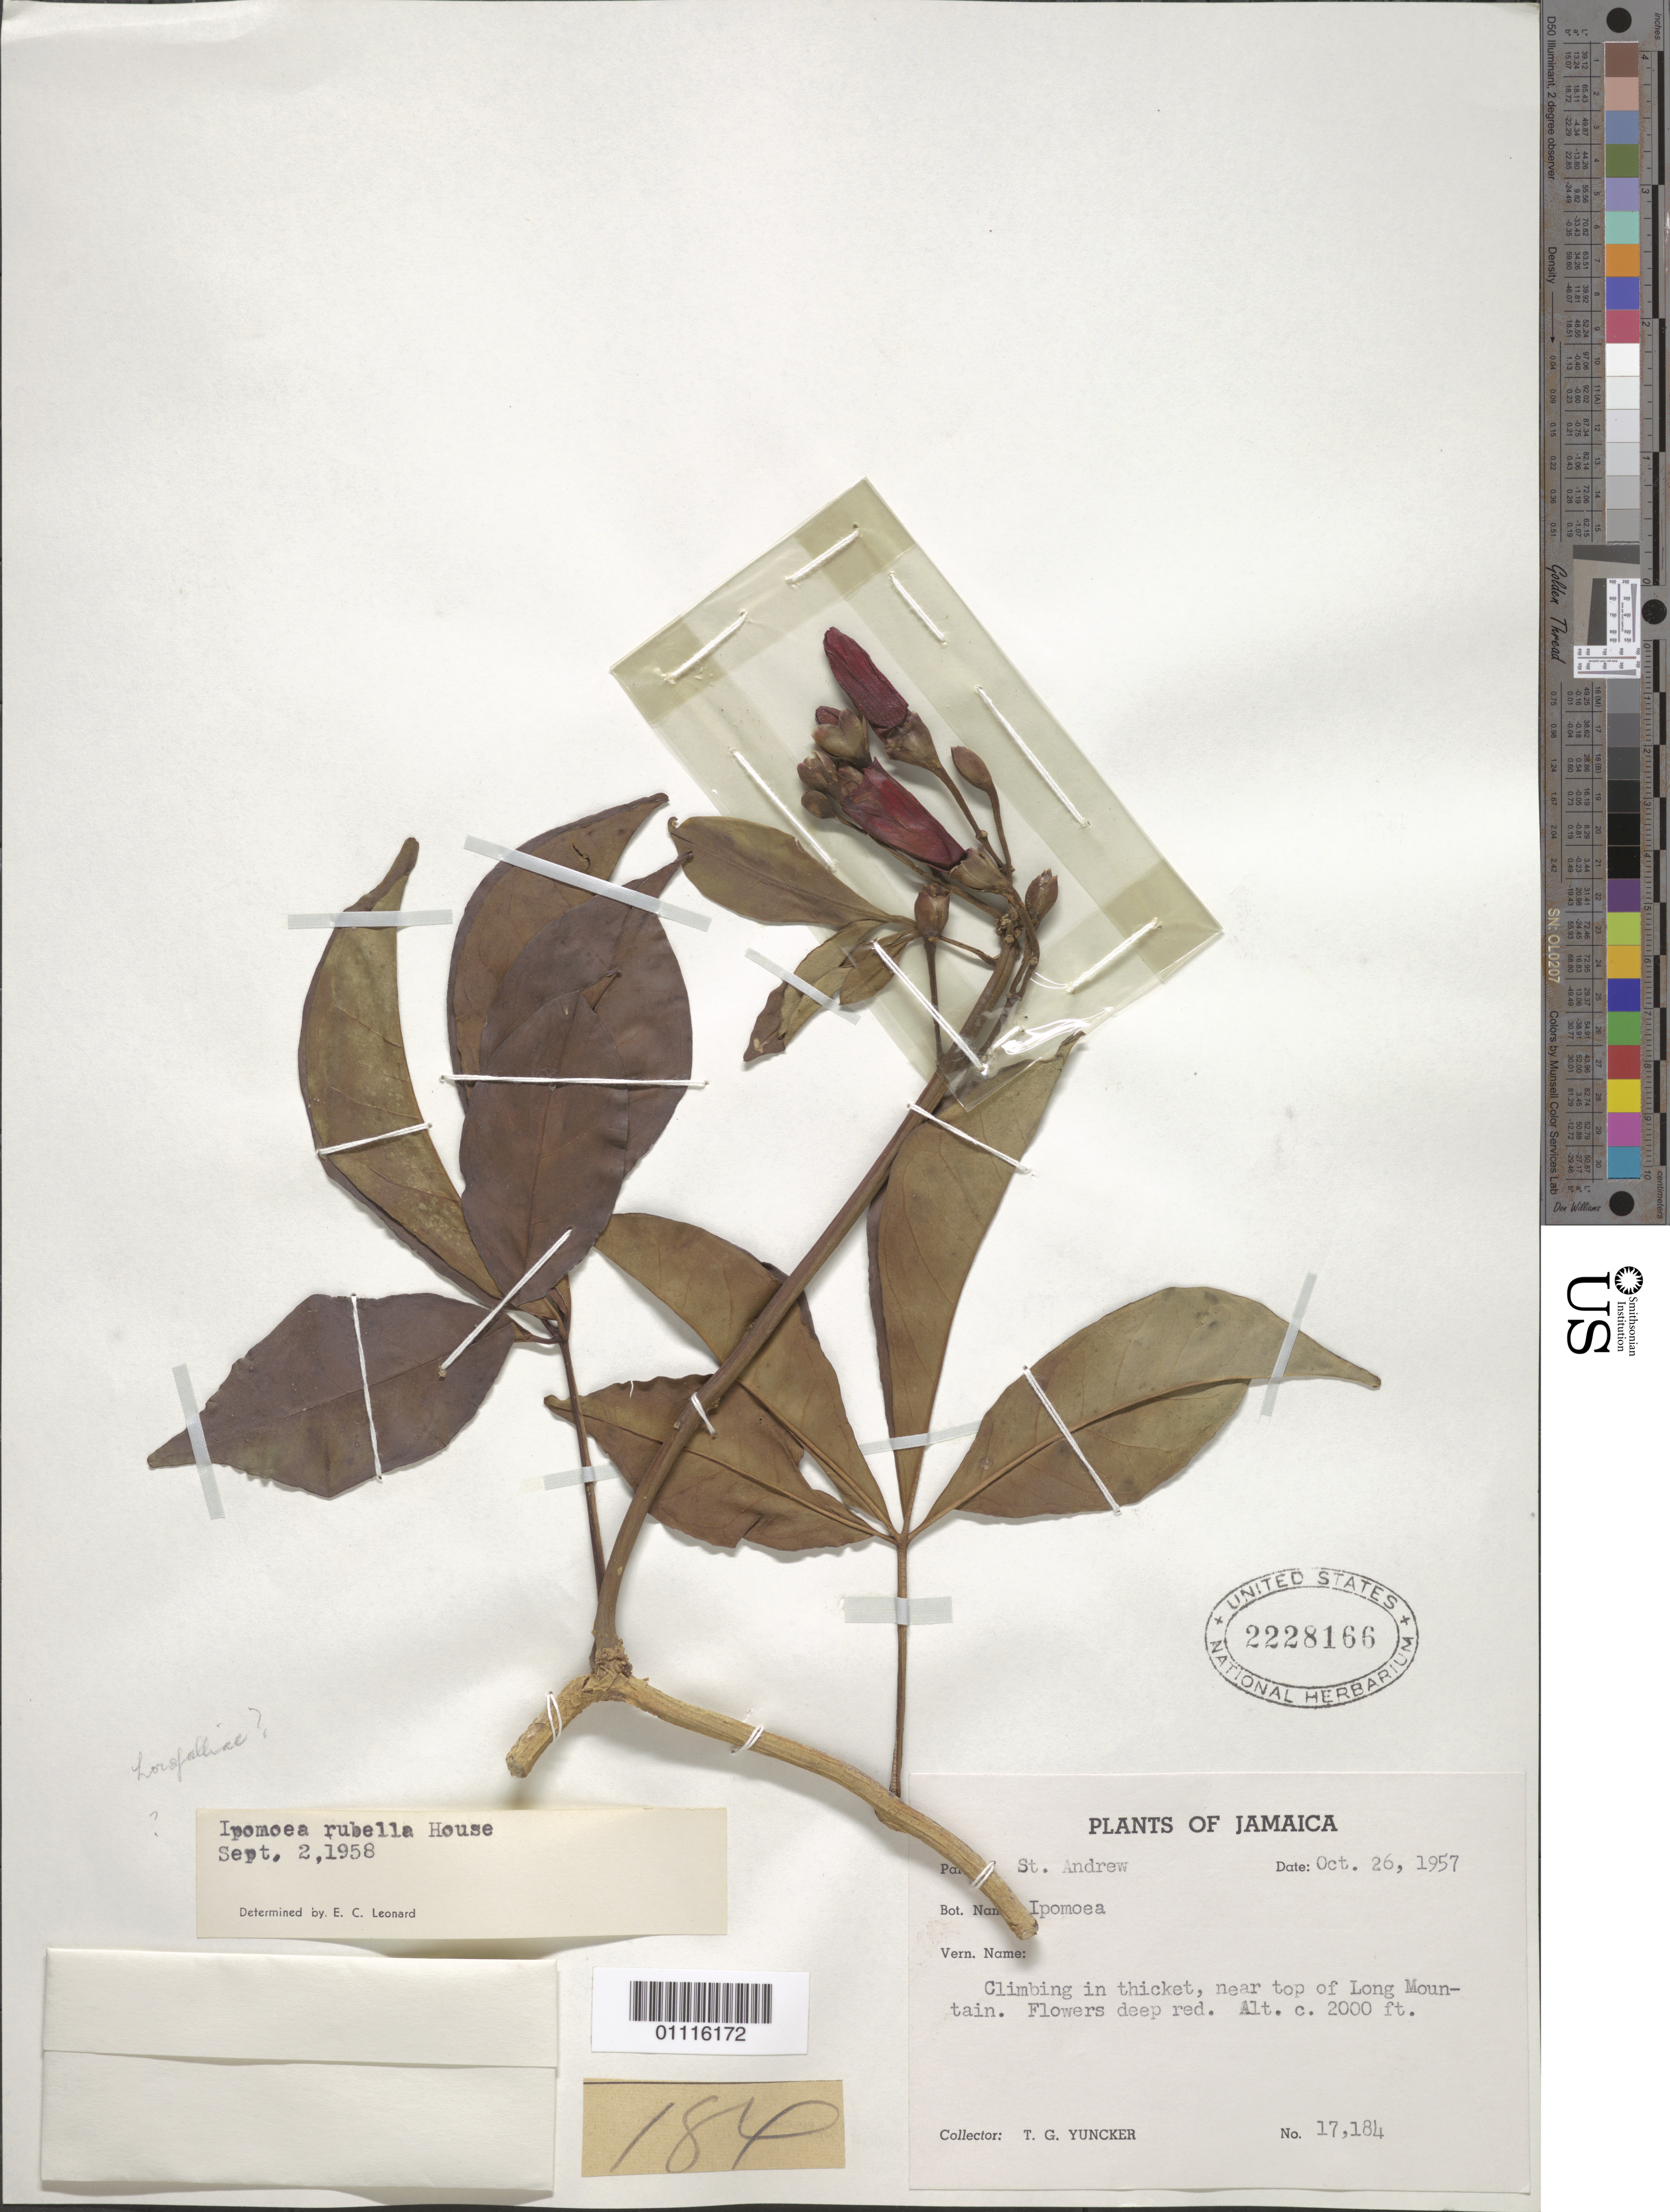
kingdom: Plantae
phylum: Tracheophyta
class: Magnoliopsida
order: Solanales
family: Convolvulaceae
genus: Ipomoea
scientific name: Ipomoea rubella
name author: House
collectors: T. G. Yuncker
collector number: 17184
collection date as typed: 26 Oct 1957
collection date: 1957-10-26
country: Jamaica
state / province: Saint Andrew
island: Jamaica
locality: Climbing in thicket, near top of Long Mountain.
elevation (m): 610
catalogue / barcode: US 2228166